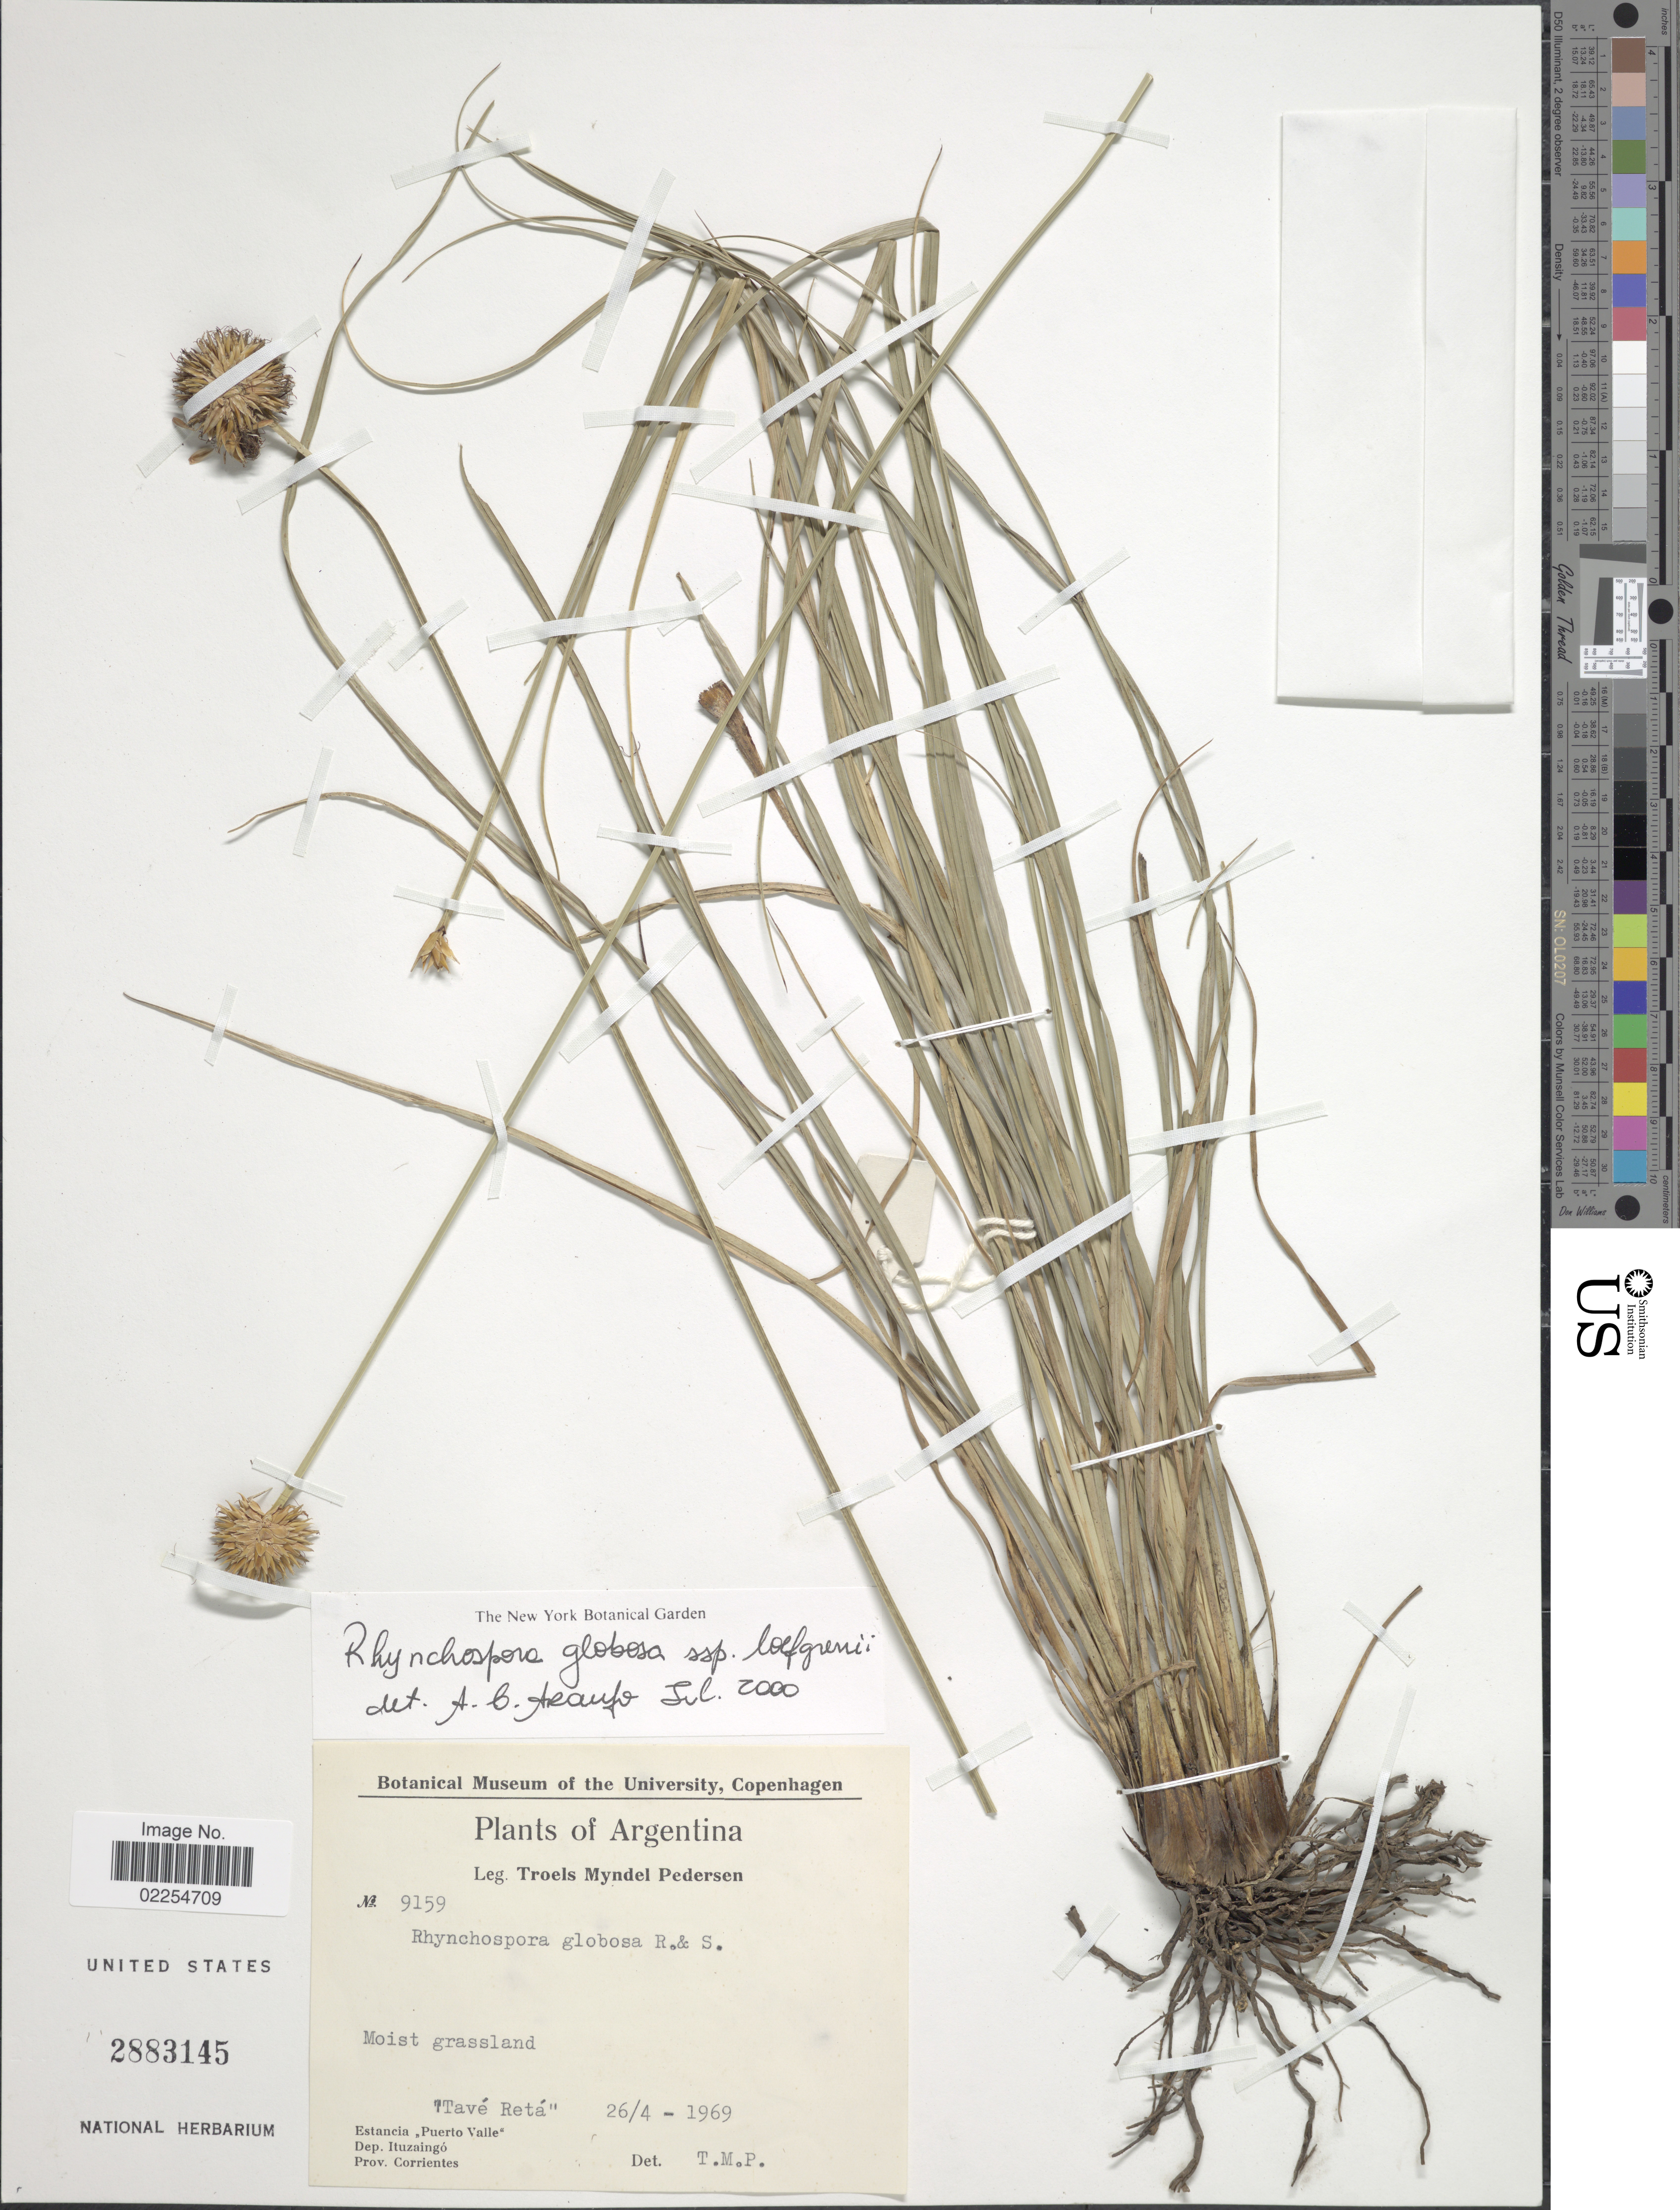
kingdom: Plantae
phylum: Tracheophyta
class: Liliopsida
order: Poales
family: Cyperaceae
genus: Rhynchospora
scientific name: Rhynchospora globosa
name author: (Kunth) Roem. & Schult.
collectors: T. Pederson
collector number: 9159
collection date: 1969-04-26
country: Argentina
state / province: Corrientes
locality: Tave-Reta, Estancia Puerto Valle, Dep. Ituzaingo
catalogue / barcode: US 2883145